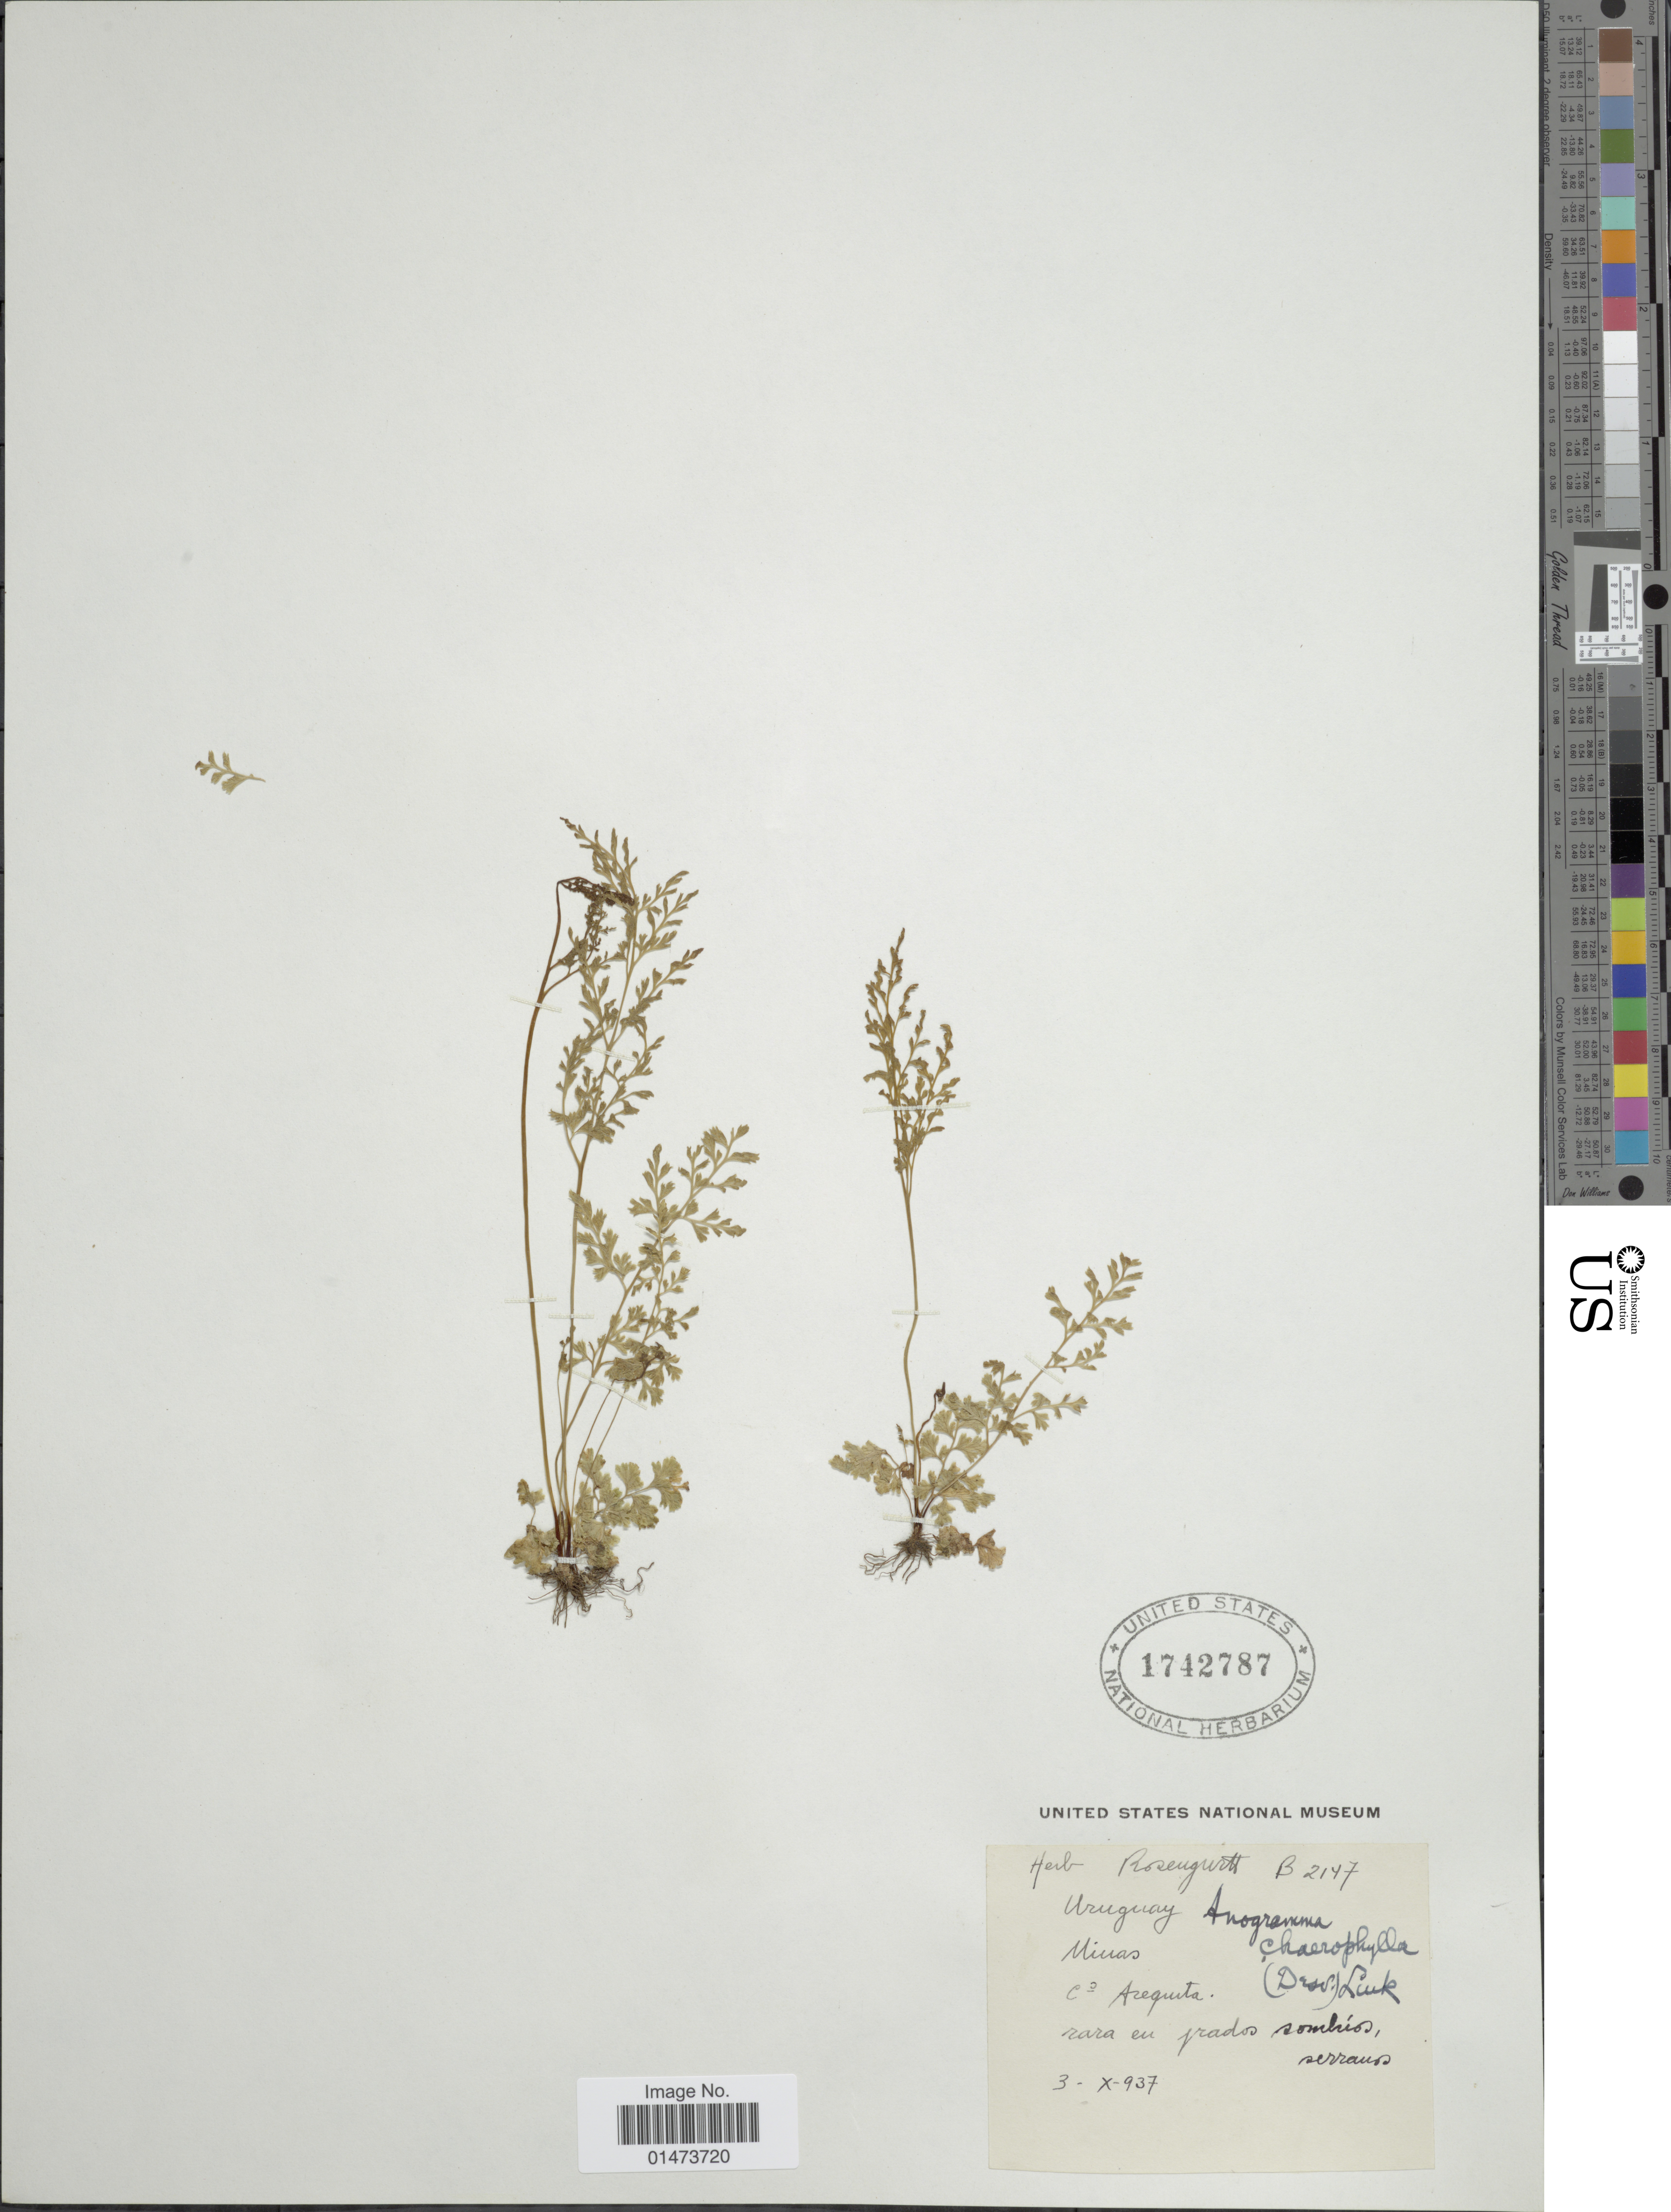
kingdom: Plantae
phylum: Tracheophyta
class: Polypodiopsida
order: Polypodiales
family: Pteridaceae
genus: Anogramma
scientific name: Anogramma chaerophylla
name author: (Desv.) Link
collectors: ex herb. Rosengurtt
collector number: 2147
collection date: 1937-10-03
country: Uruguay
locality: Minas, Co. Arequita.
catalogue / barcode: US 1742787